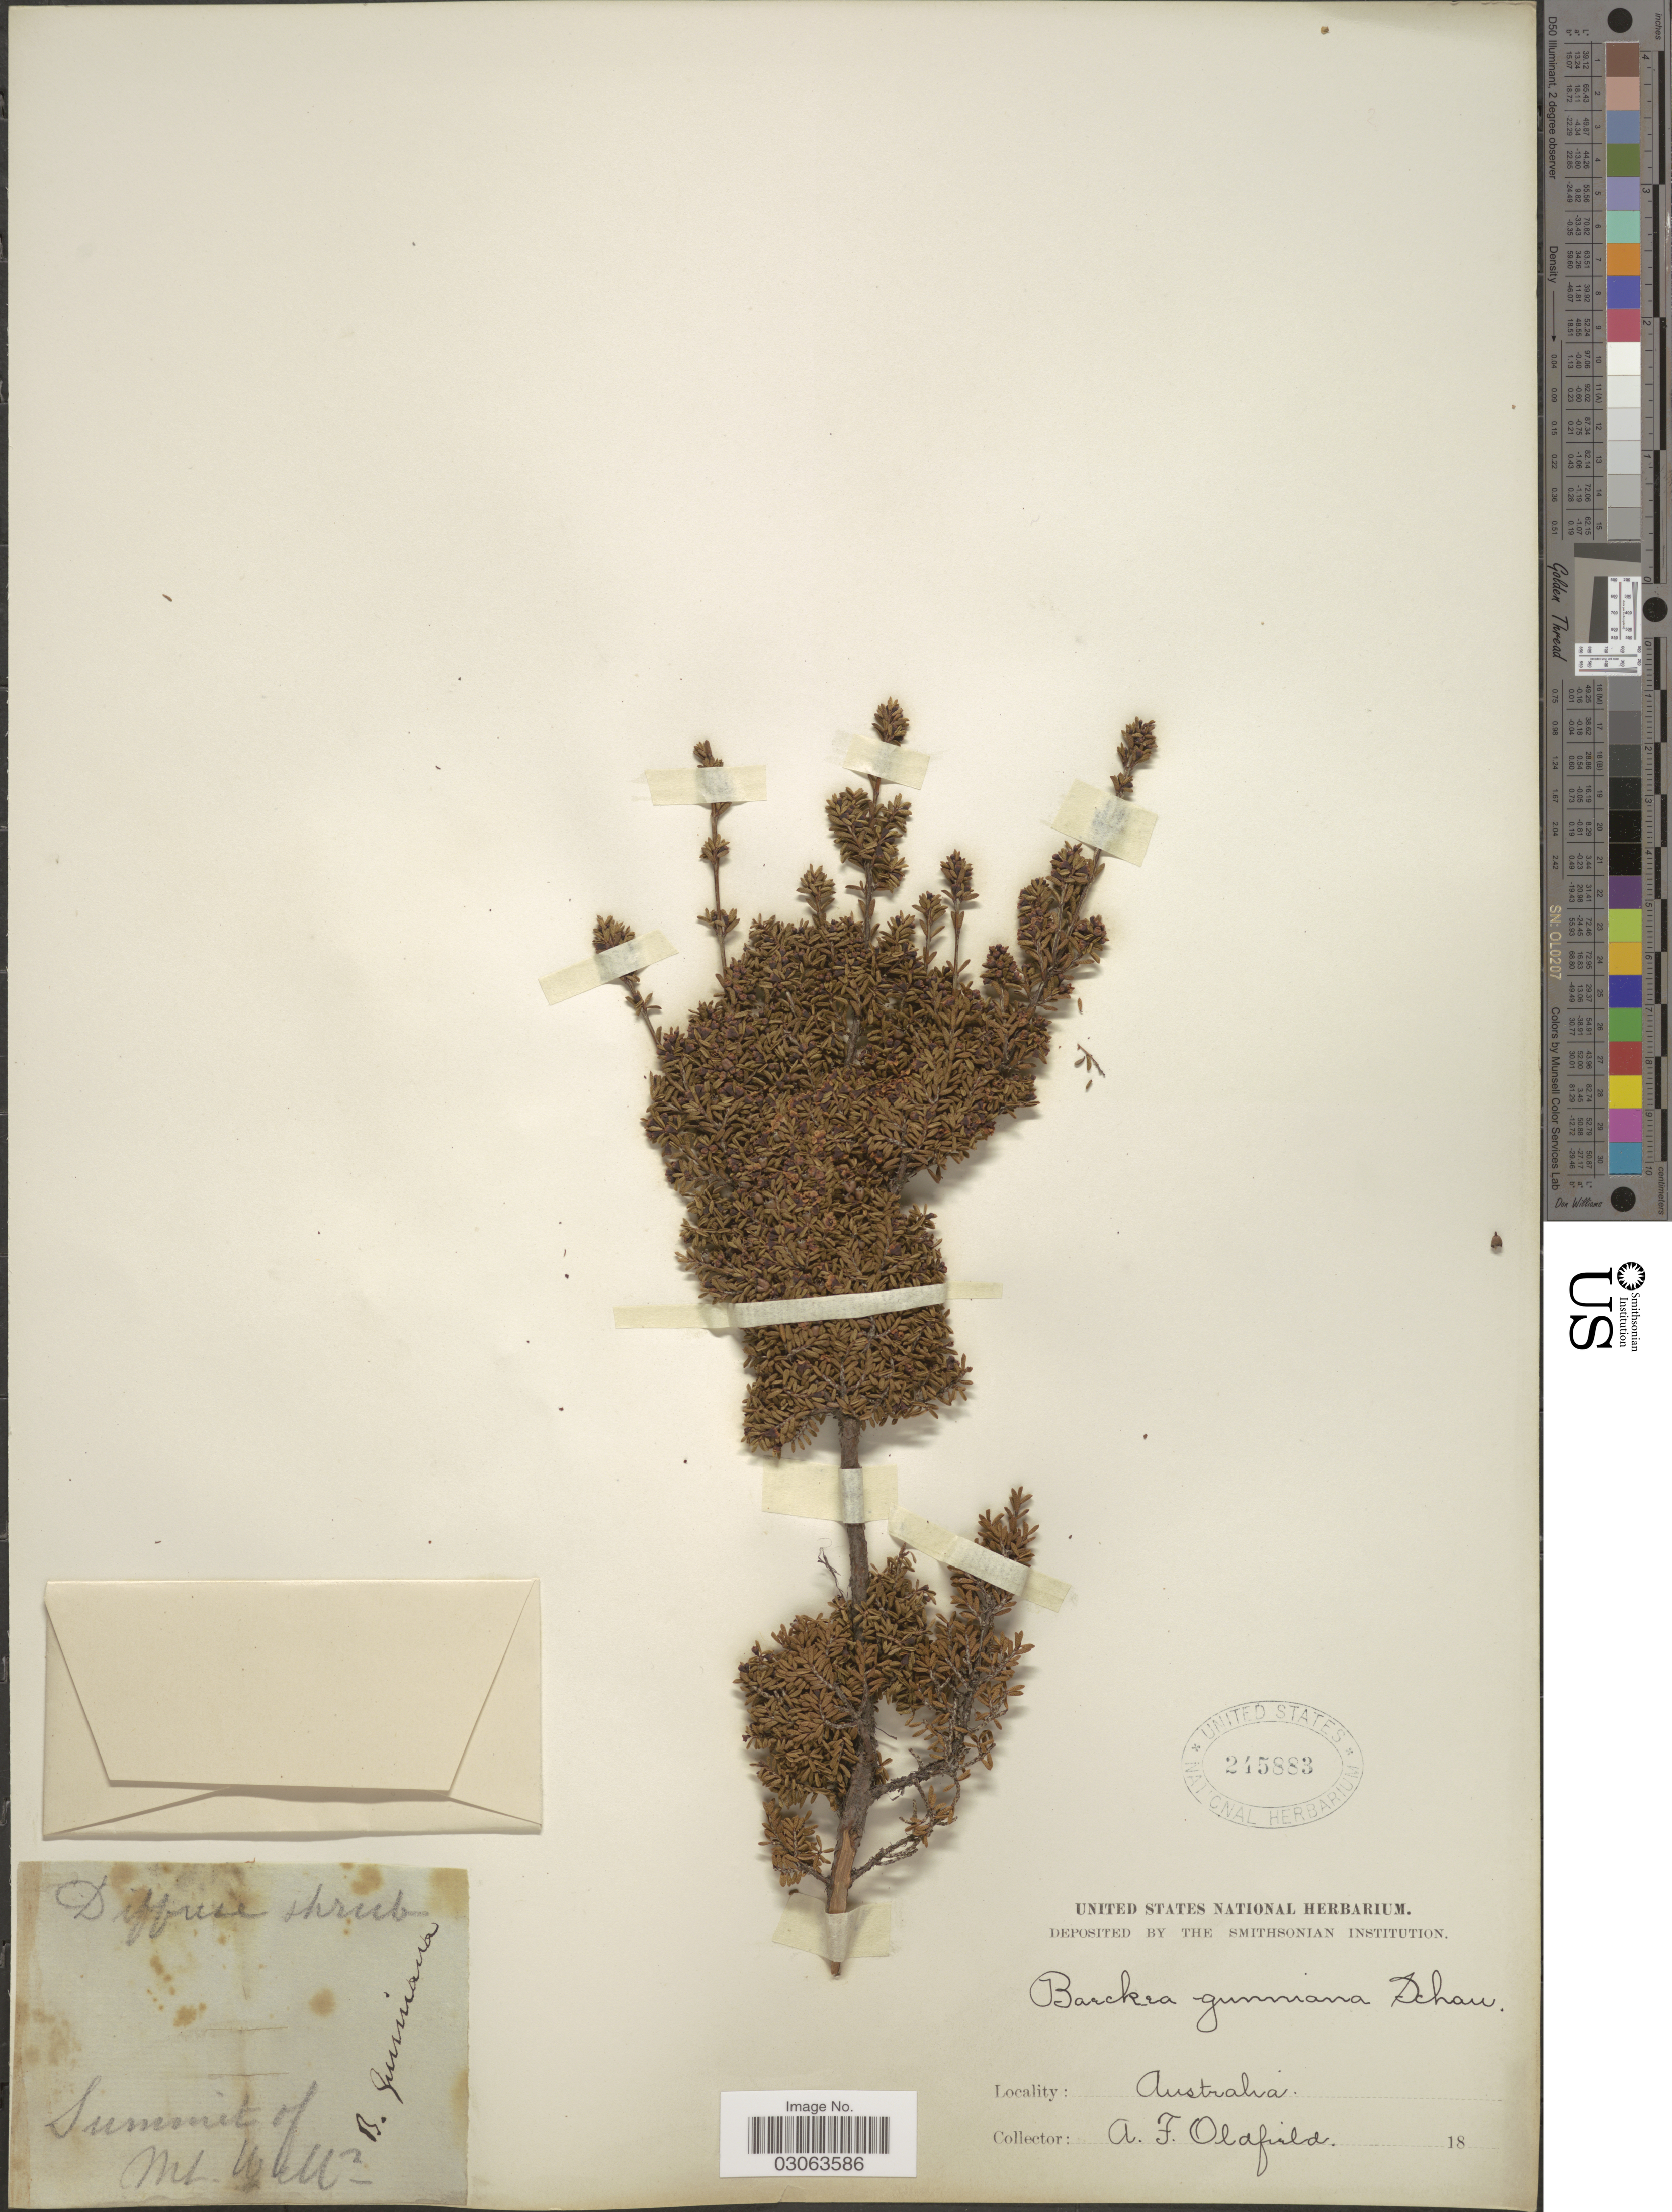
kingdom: Plantae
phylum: Tracheophyta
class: Magnoliopsida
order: Myrtales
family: Myrtaceae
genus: Baeckea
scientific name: Baeckea gunniana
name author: Schauer ex Walp.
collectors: A. Oldfield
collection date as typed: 18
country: Australia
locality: Summit of Mt. Well.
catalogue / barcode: US 215883